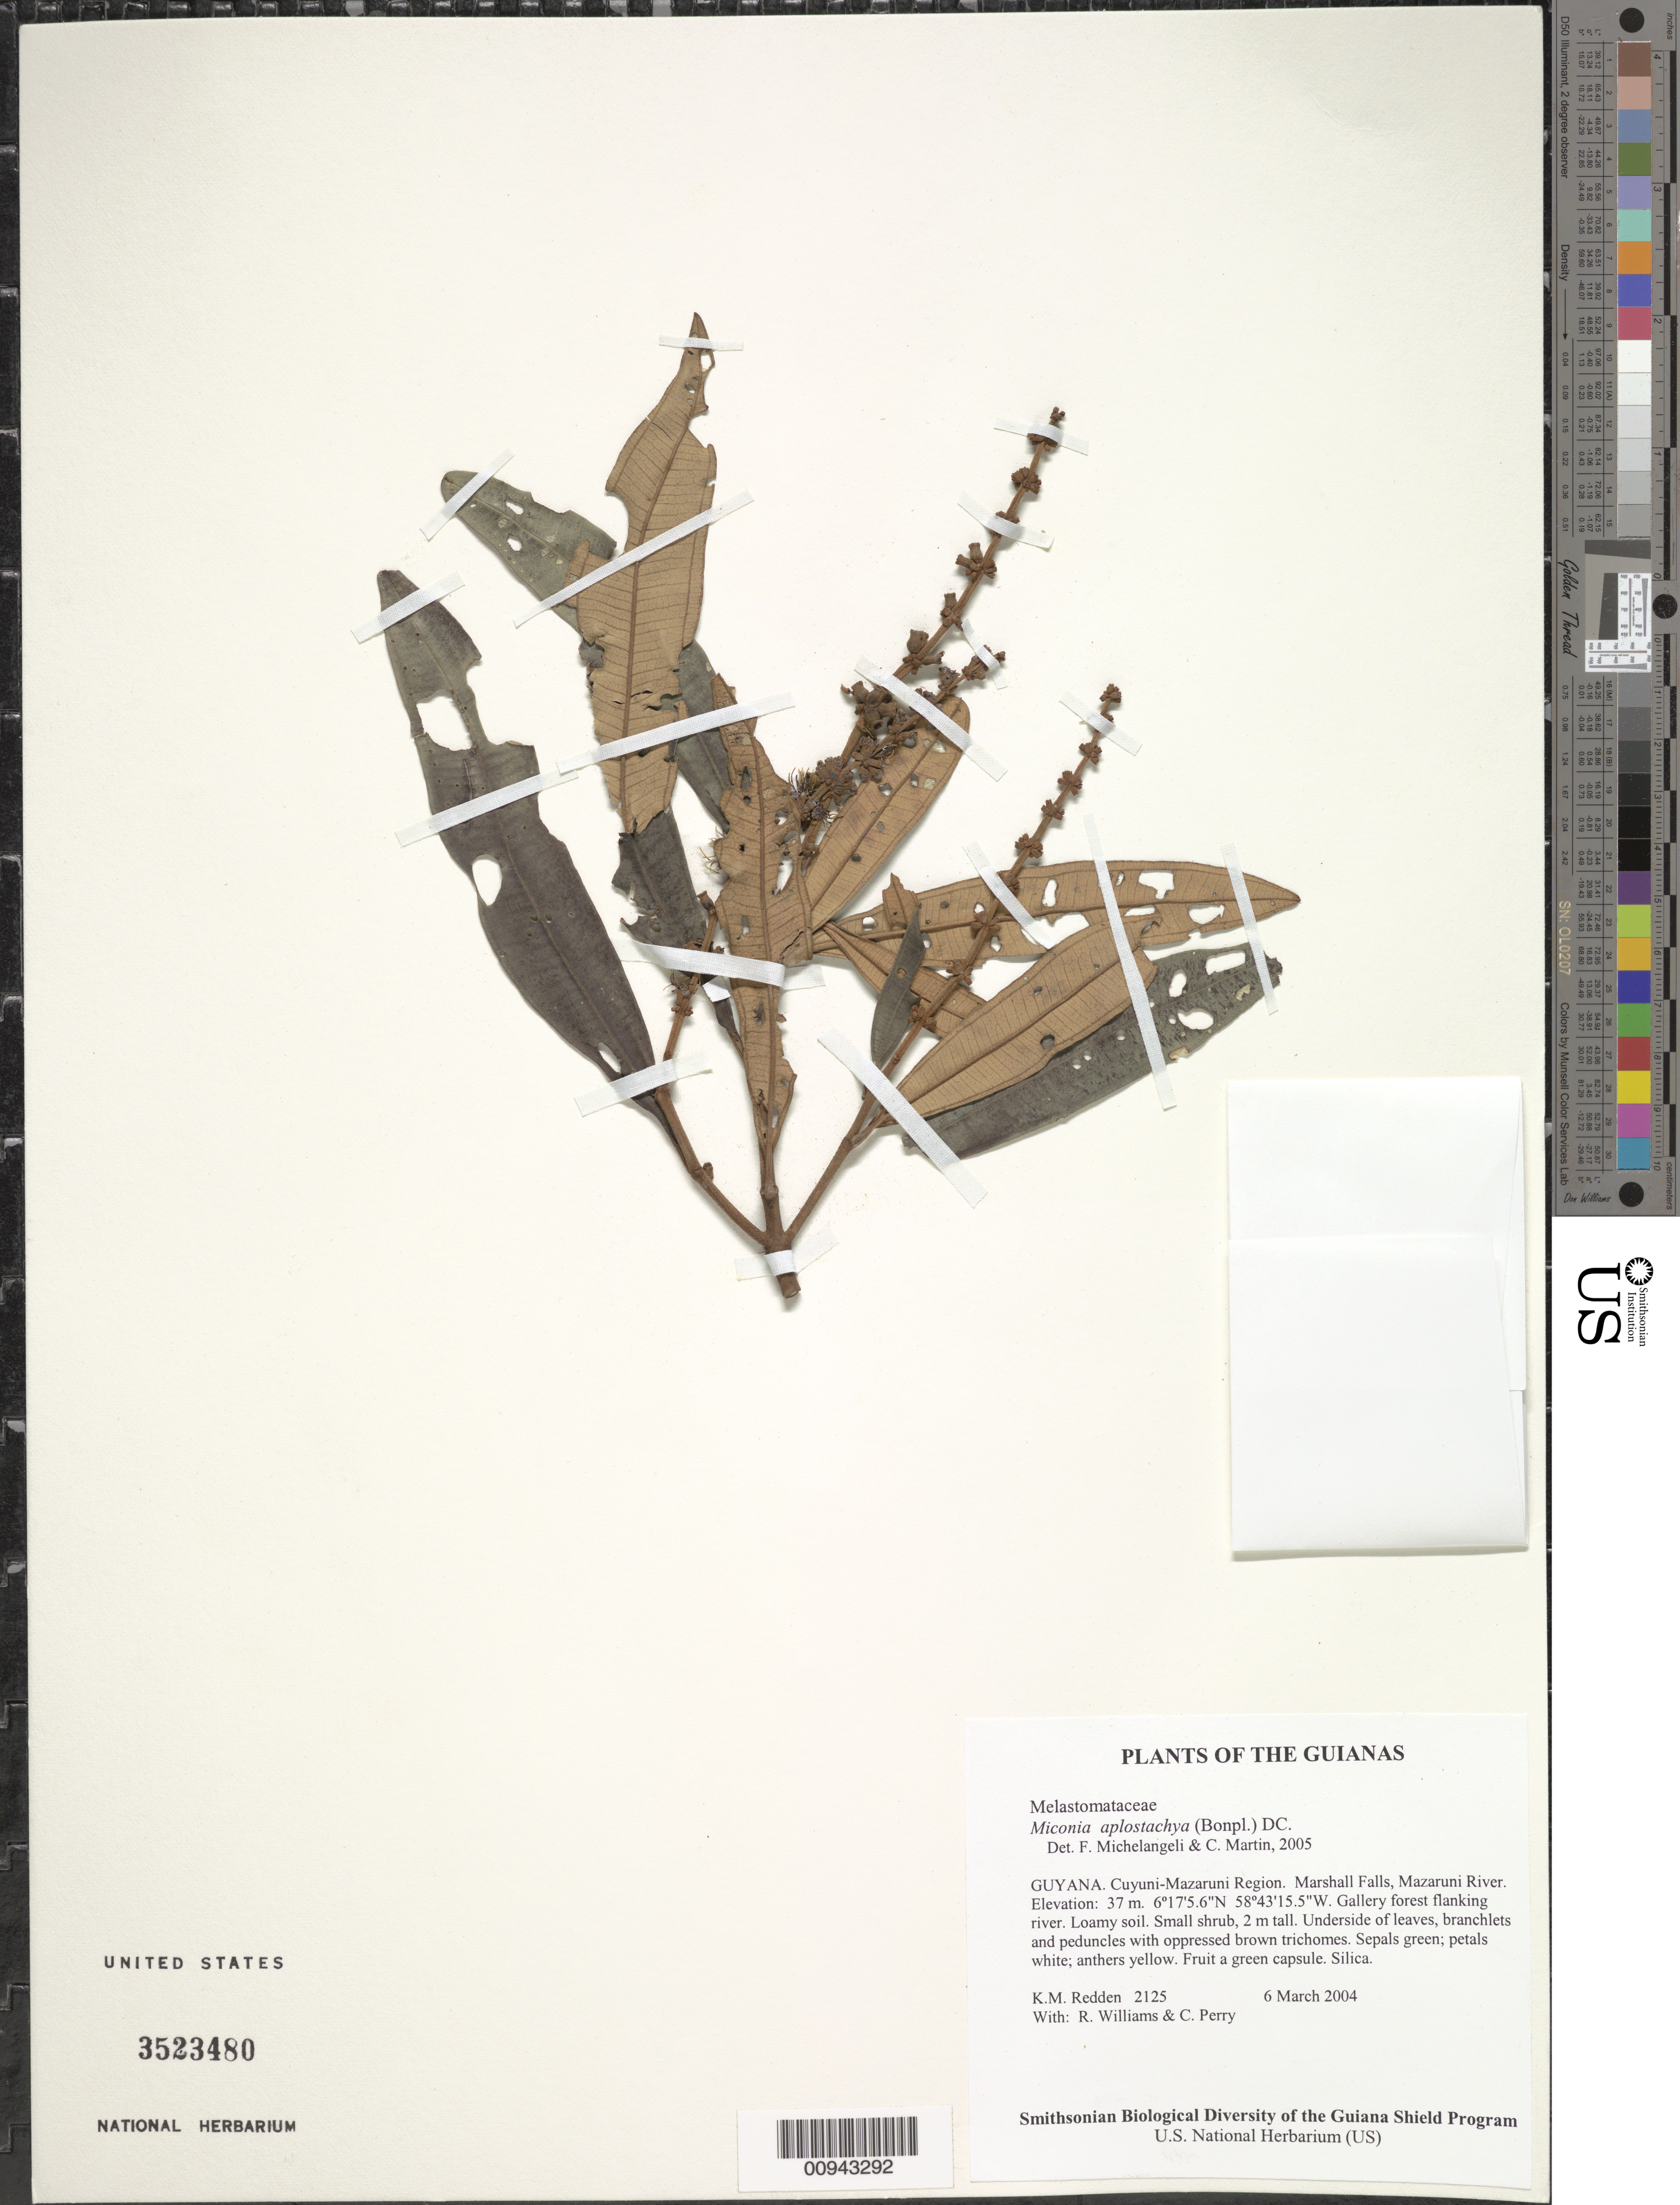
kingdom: Plantae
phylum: Tracheophyta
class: Magnoliopsida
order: Myrtales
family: Melastomataceae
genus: Miconia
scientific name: Miconia aplostachya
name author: (Bonpl.) DC.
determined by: Michelangeli, F. A.; Martin, C.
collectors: K. M. Redden, R. Williams & C. Perry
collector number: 2125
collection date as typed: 6 March 2004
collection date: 2004-03-06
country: Guyana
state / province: Cuyuni-Mazaruni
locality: Marshall Falls, Mazaruni River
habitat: Gallery forest flanking river. Loamy soil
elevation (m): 37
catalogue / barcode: US 3523480